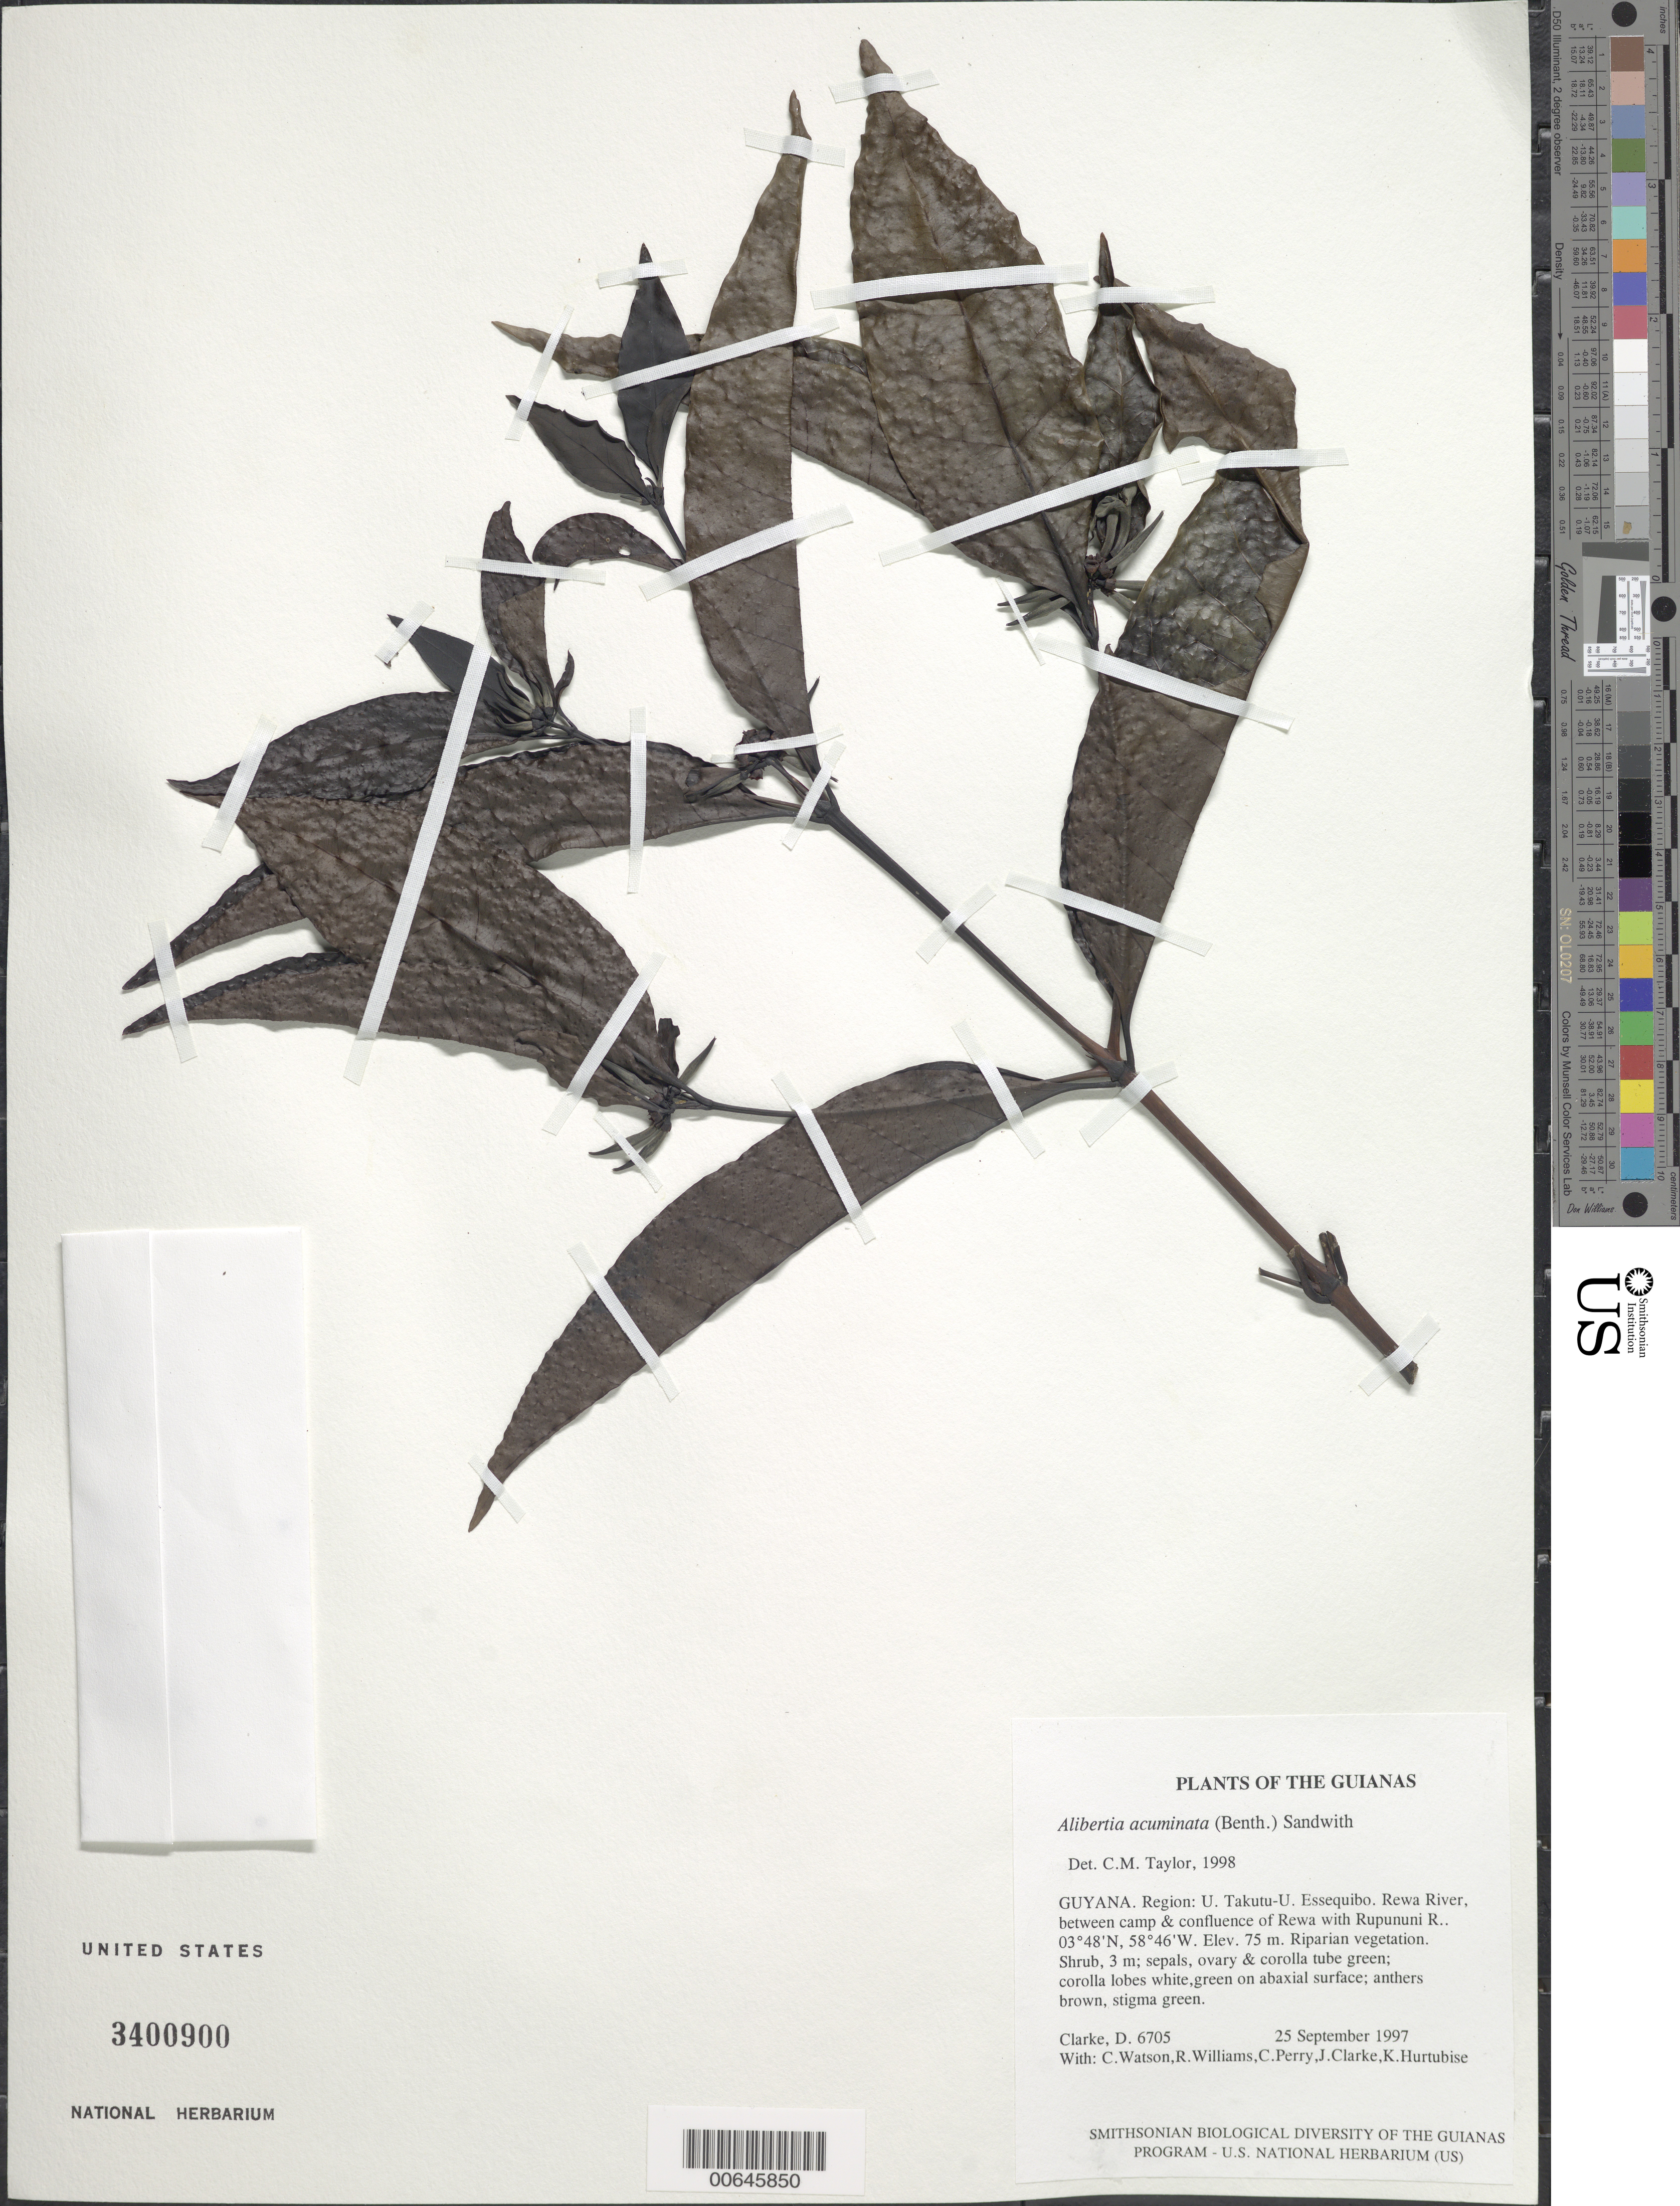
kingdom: Plantae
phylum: Tracheophyta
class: Magnoliopsida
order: Gentianales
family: Rubiaceae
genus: Alibertia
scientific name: Alibertia acuminata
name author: (Benth.) Sandwith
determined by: Taylor, Charlotte M.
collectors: H. D. Clarke, C. Watson, R. Williams, C. Perry, J. Clarke & K. Hurtubise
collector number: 6705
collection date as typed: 25 September 1997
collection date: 1997-09-25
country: Guyana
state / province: U. Takutu-U. Essequibo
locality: Rewa River, between camp & confluence of Rewa with Rupununi R.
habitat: Riparian vegetation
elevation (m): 75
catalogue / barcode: US 3400900